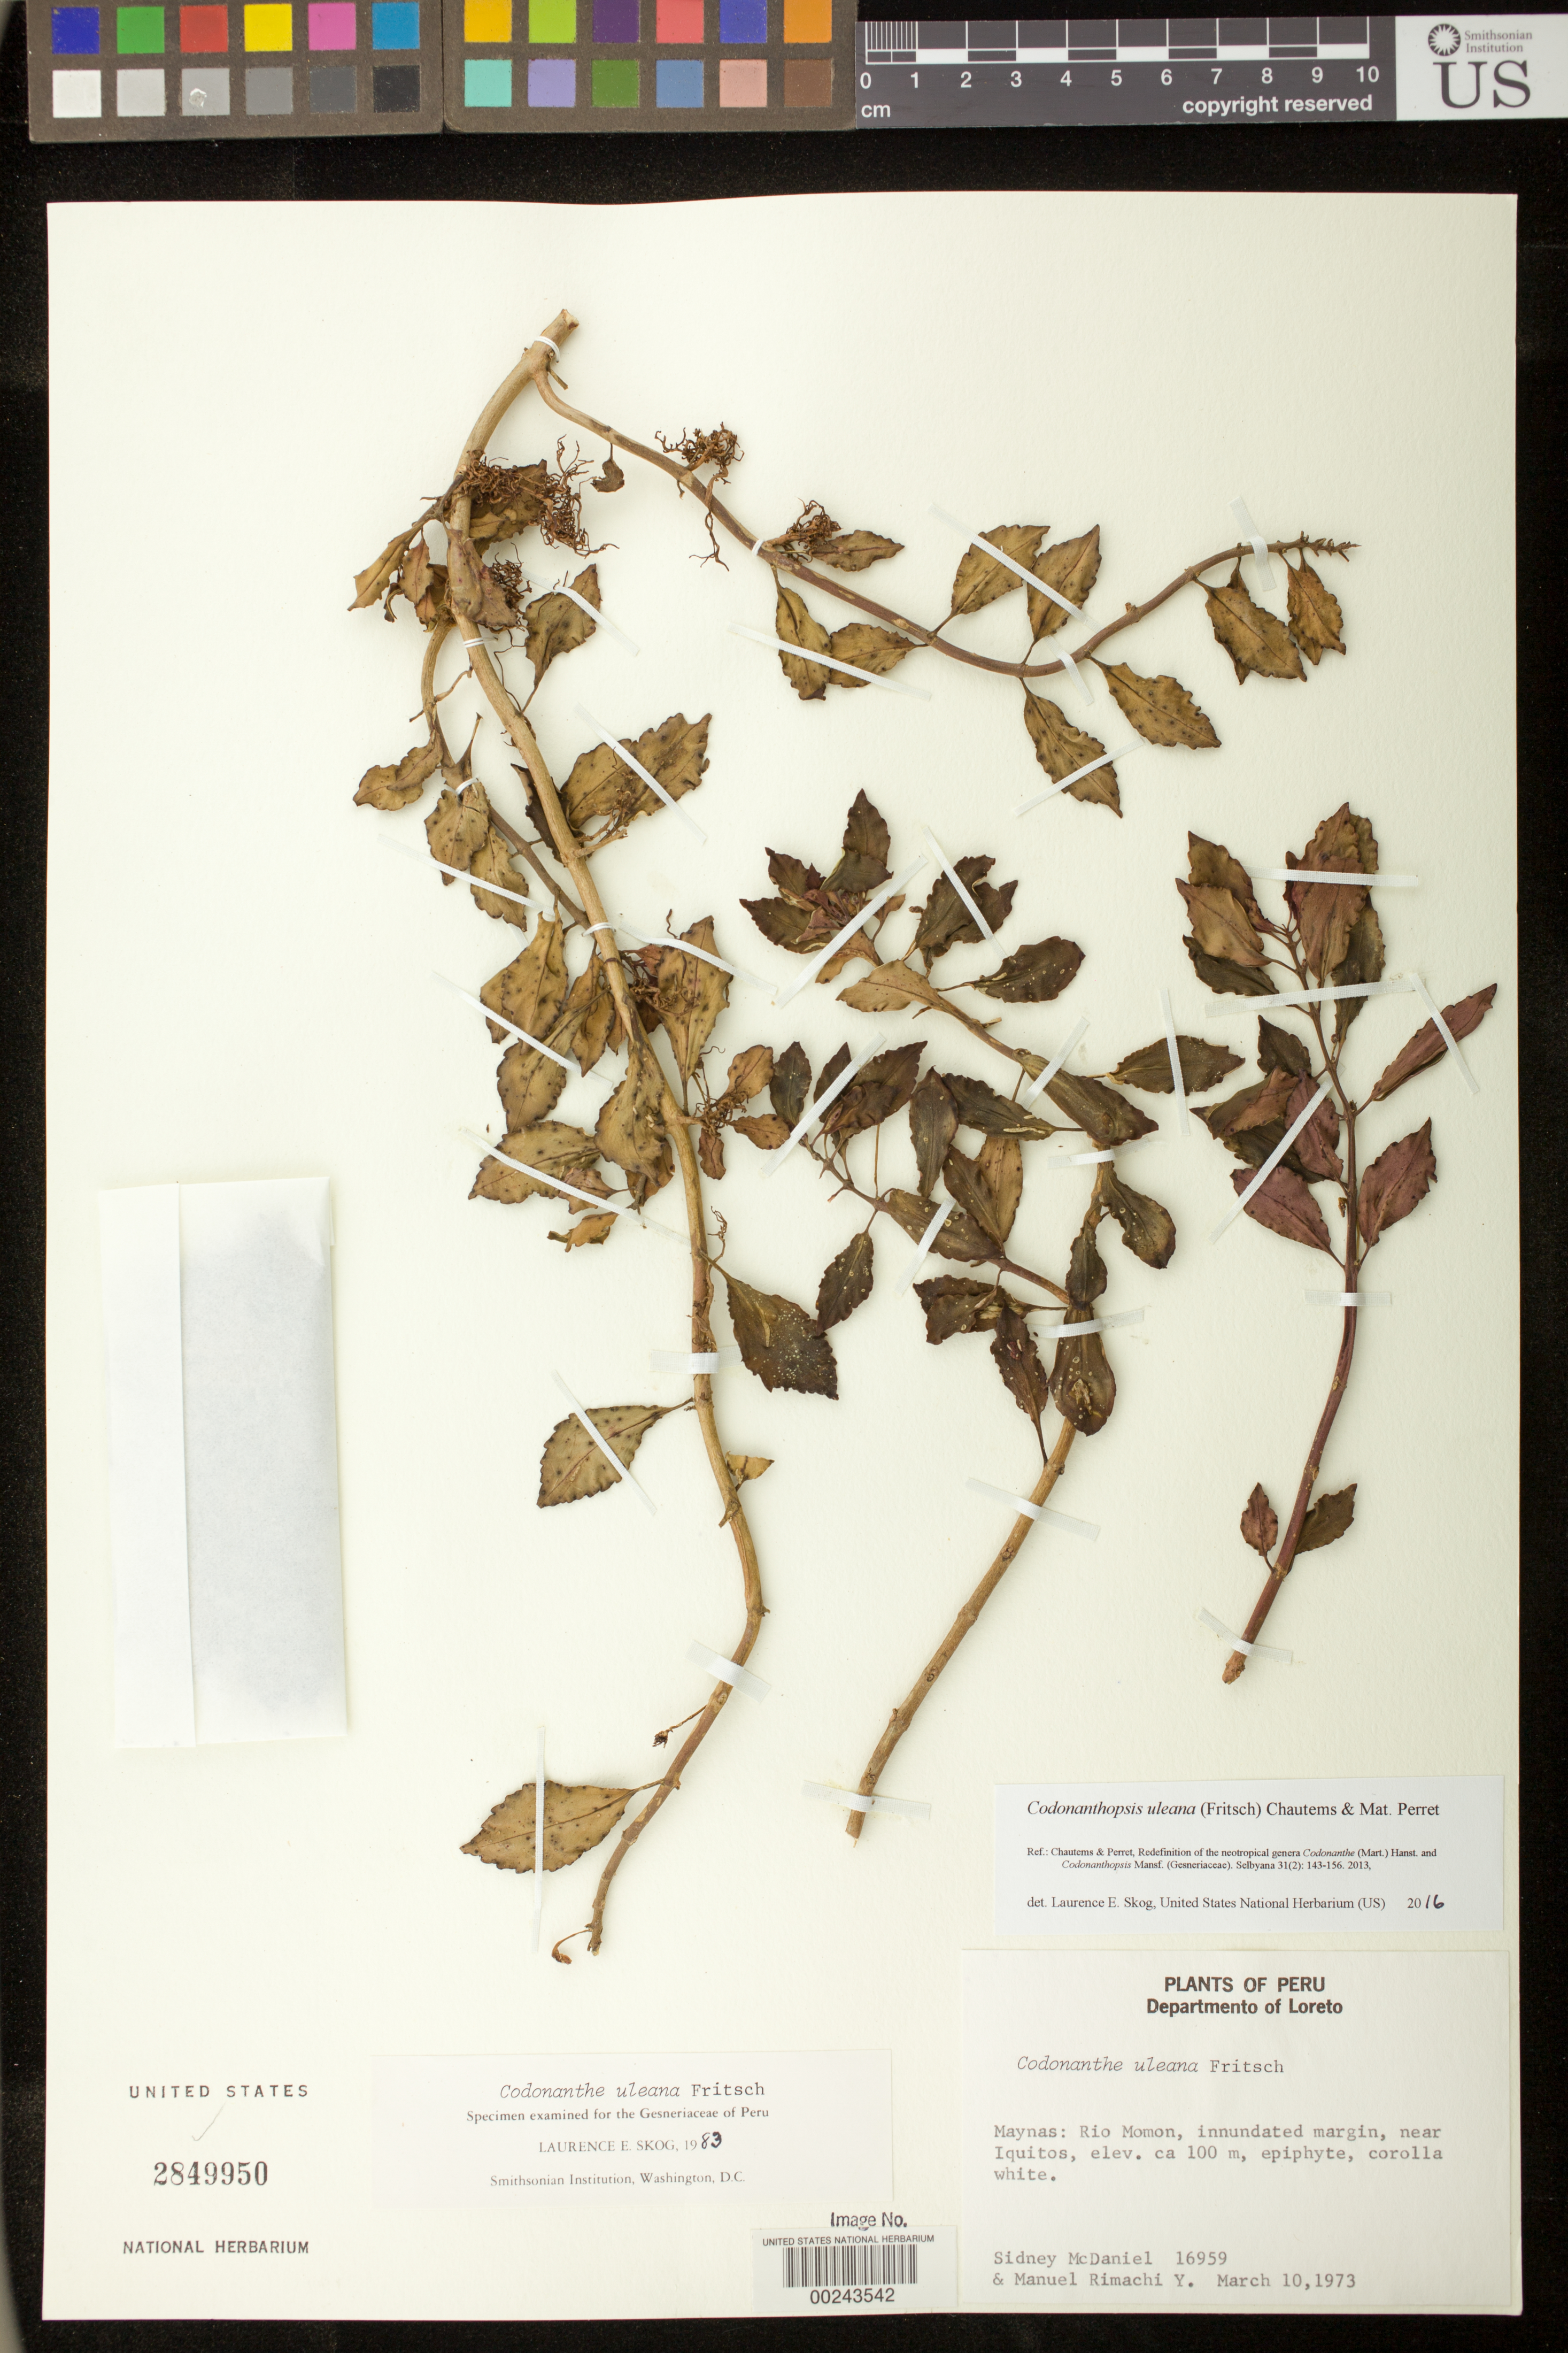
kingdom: Plantae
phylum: Tracheophyta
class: Magnoliopsida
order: Lamiales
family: Gesneriaceae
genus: Codonanthopsis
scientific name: Codonanthopsis uleana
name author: (Fritsch) Chautems & Mat.Perret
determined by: Skog, Laurence E.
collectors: S. McDaniel & M. Rimachi Y.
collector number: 16959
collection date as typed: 10 Mar 1973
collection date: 1973-03-10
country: Peru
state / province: Loreto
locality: Prov. Maynas; Rio Momon, near Iquitos, Rio Momon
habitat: Inundated margin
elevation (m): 100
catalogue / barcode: US 2849950